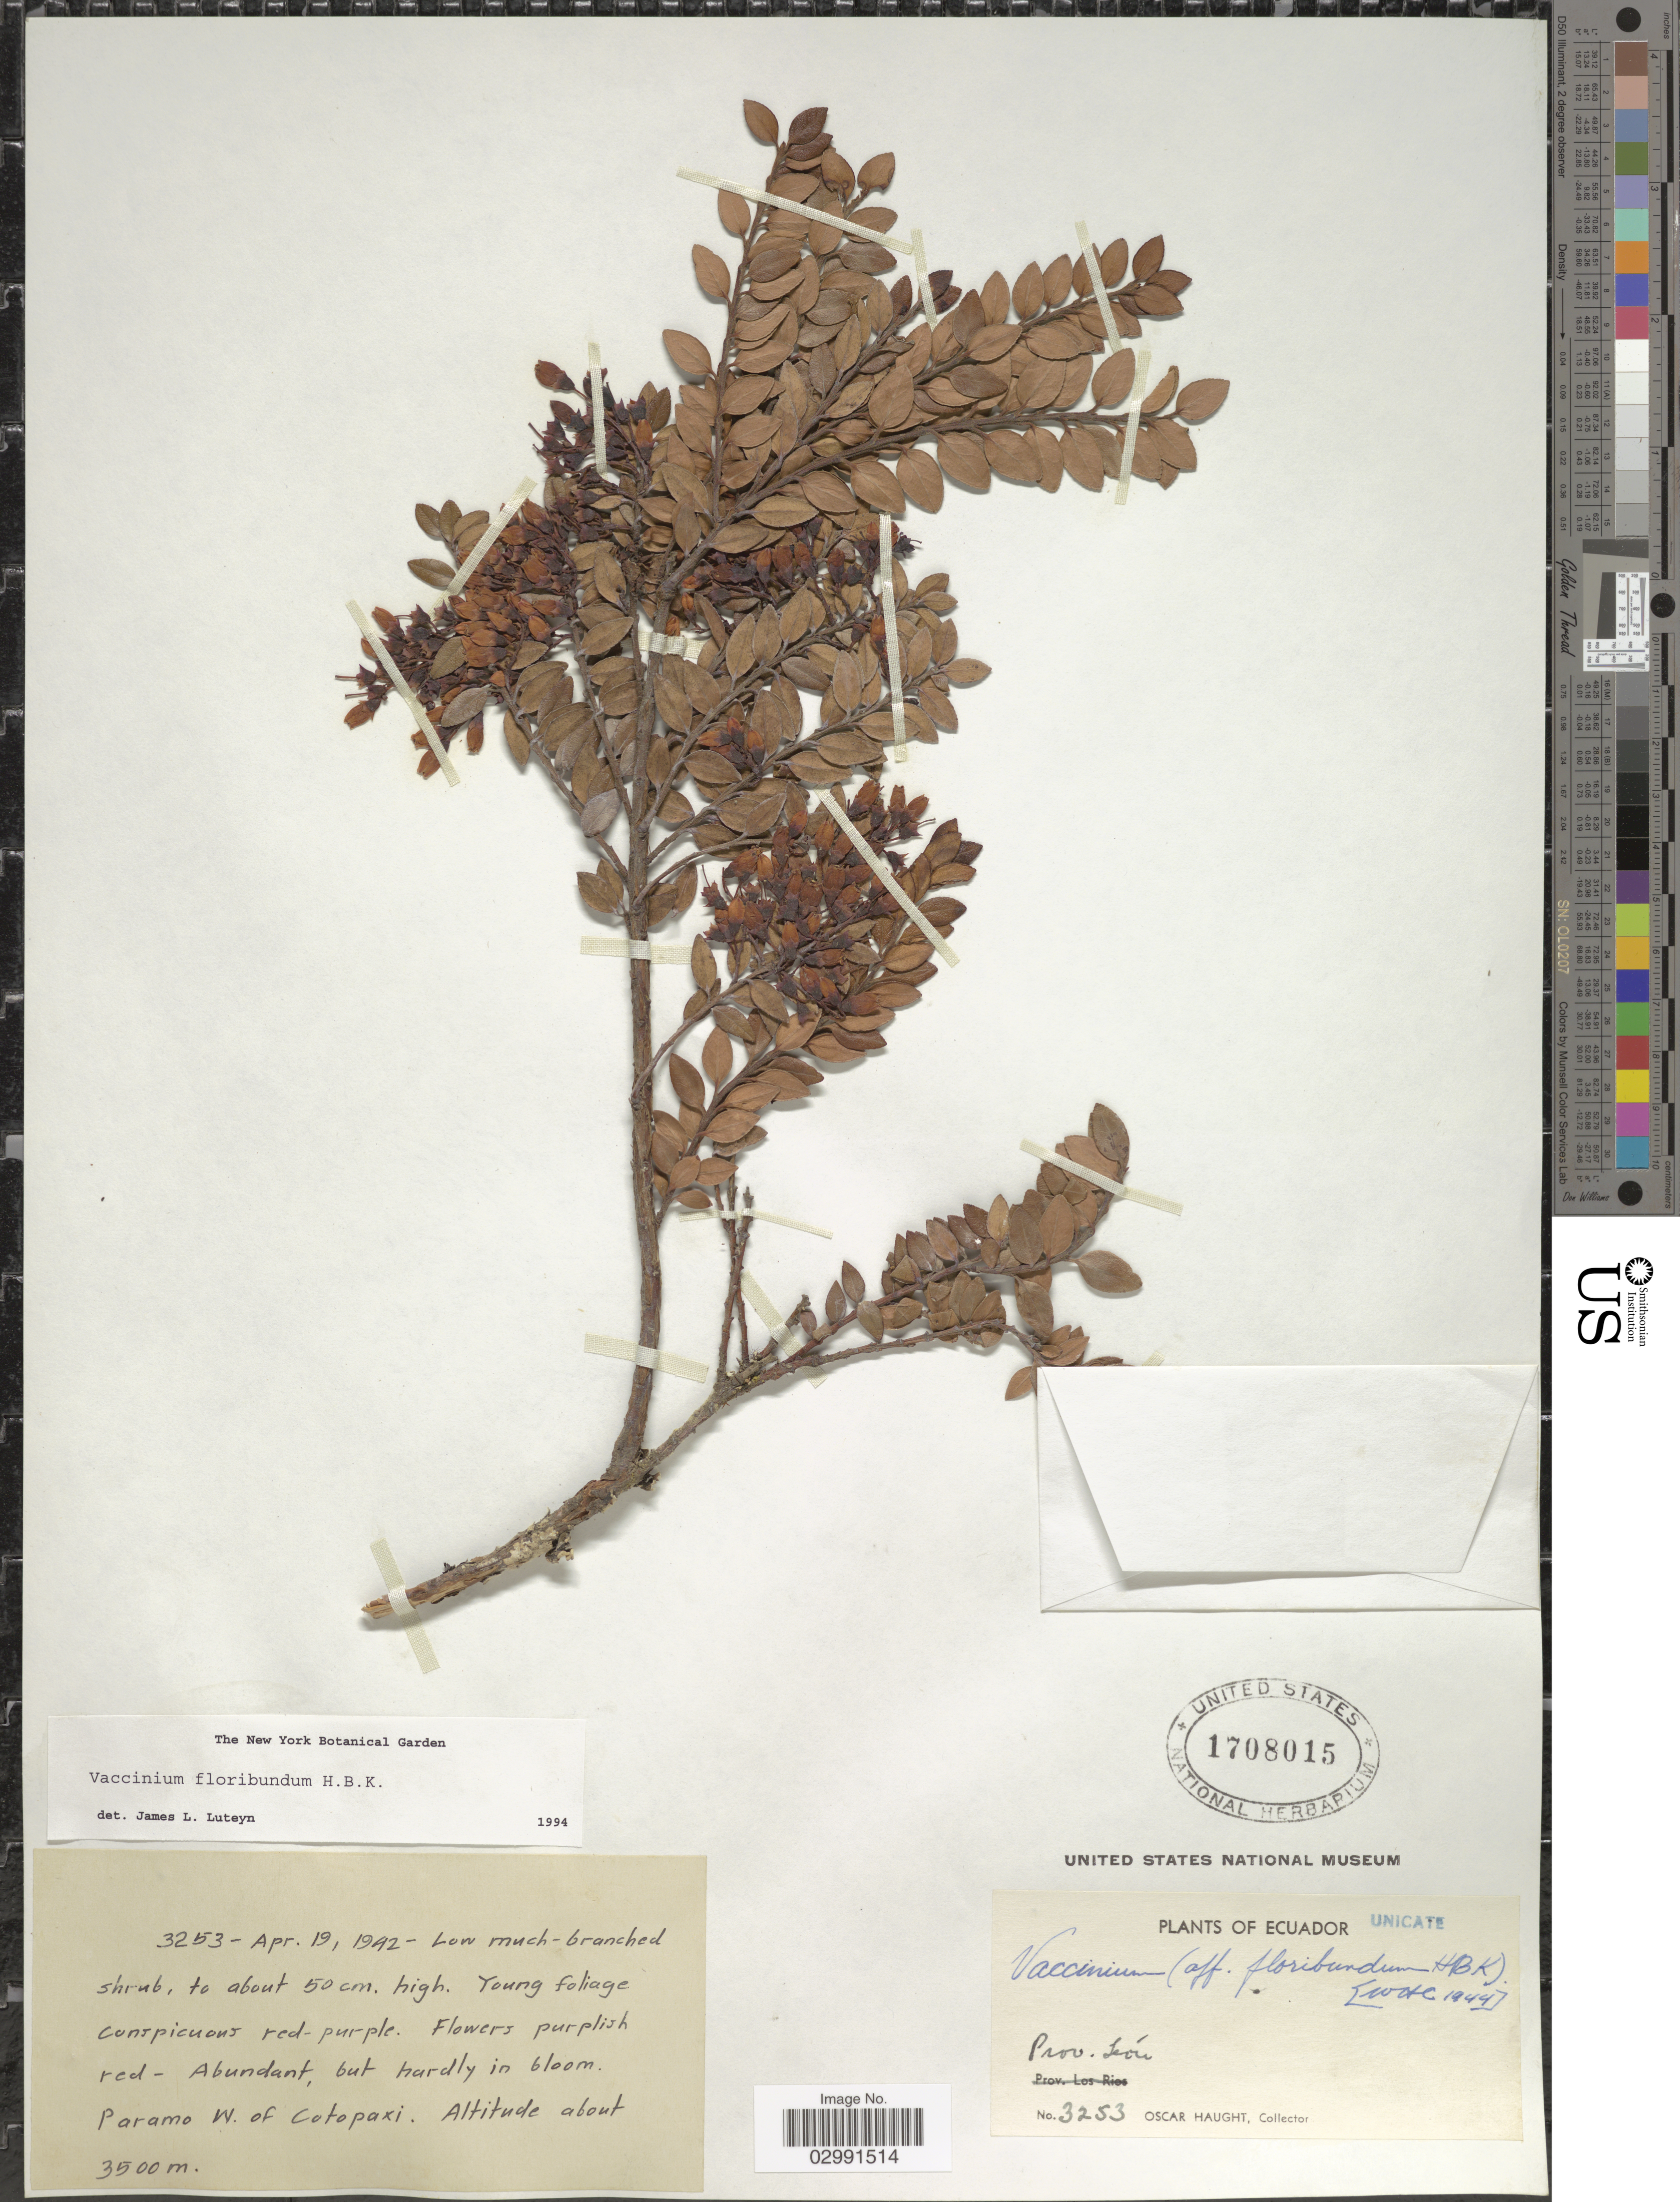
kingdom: Plantae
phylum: Tracheophyta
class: Magnoliopsida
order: Ericales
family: Ericaceae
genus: Vaccinium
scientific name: Vaccinium floribundum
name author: Kunth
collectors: O. L. Haught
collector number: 3253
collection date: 1942-04-19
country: Ecuador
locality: Prov. León, Paramo W. of Cotopaxi.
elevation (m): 3500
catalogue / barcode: US 1708015